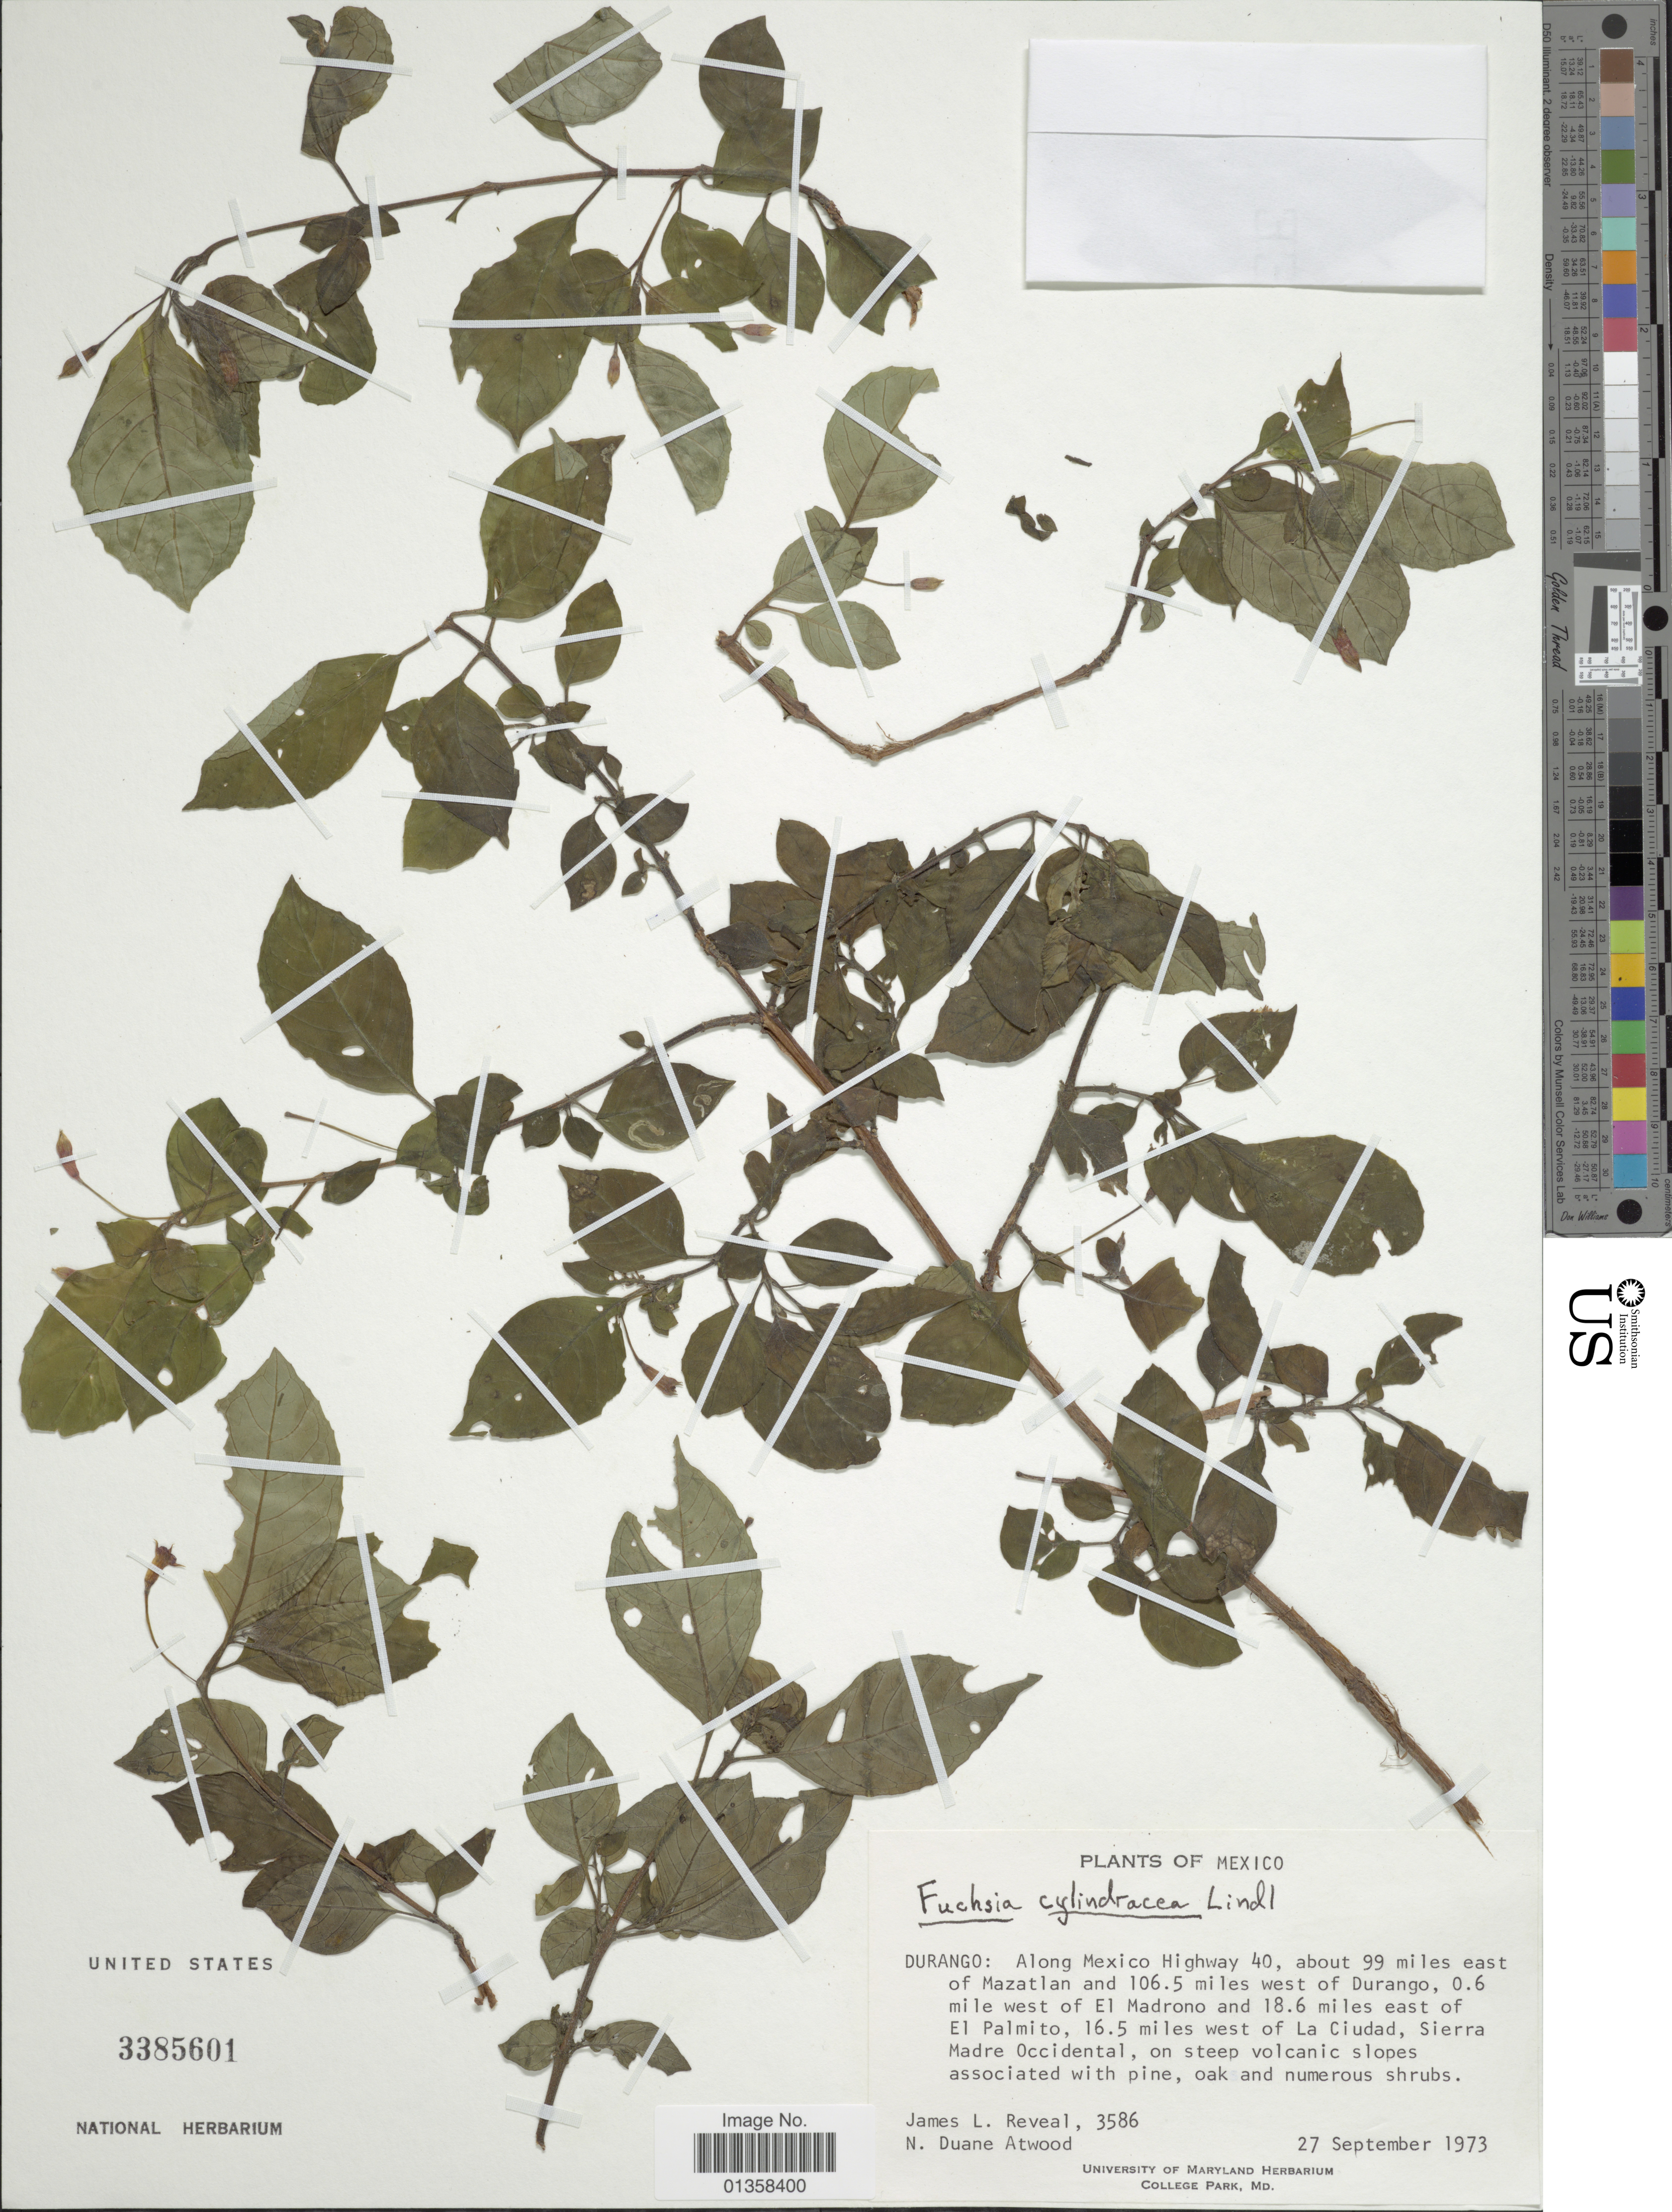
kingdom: Plantae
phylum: Tracheophyta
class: Magnoliopsida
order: Myrtales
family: Onagraceae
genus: Fuchsia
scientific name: Fuchsia cylindracea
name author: Lindl.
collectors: J. L. Reveal & N. Atwood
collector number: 3586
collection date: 1973-09-27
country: Mexico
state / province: Durango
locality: Along Mexico Highway 40, about 99 miles east of Mazatlan and 106.5 miles west of Durango, 0.6 mile west of El Madrono and 18.6 miles east of El Palmito, 16.5 miles west of La Ciudad, Sierra Madre Occidental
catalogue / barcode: US 3385601